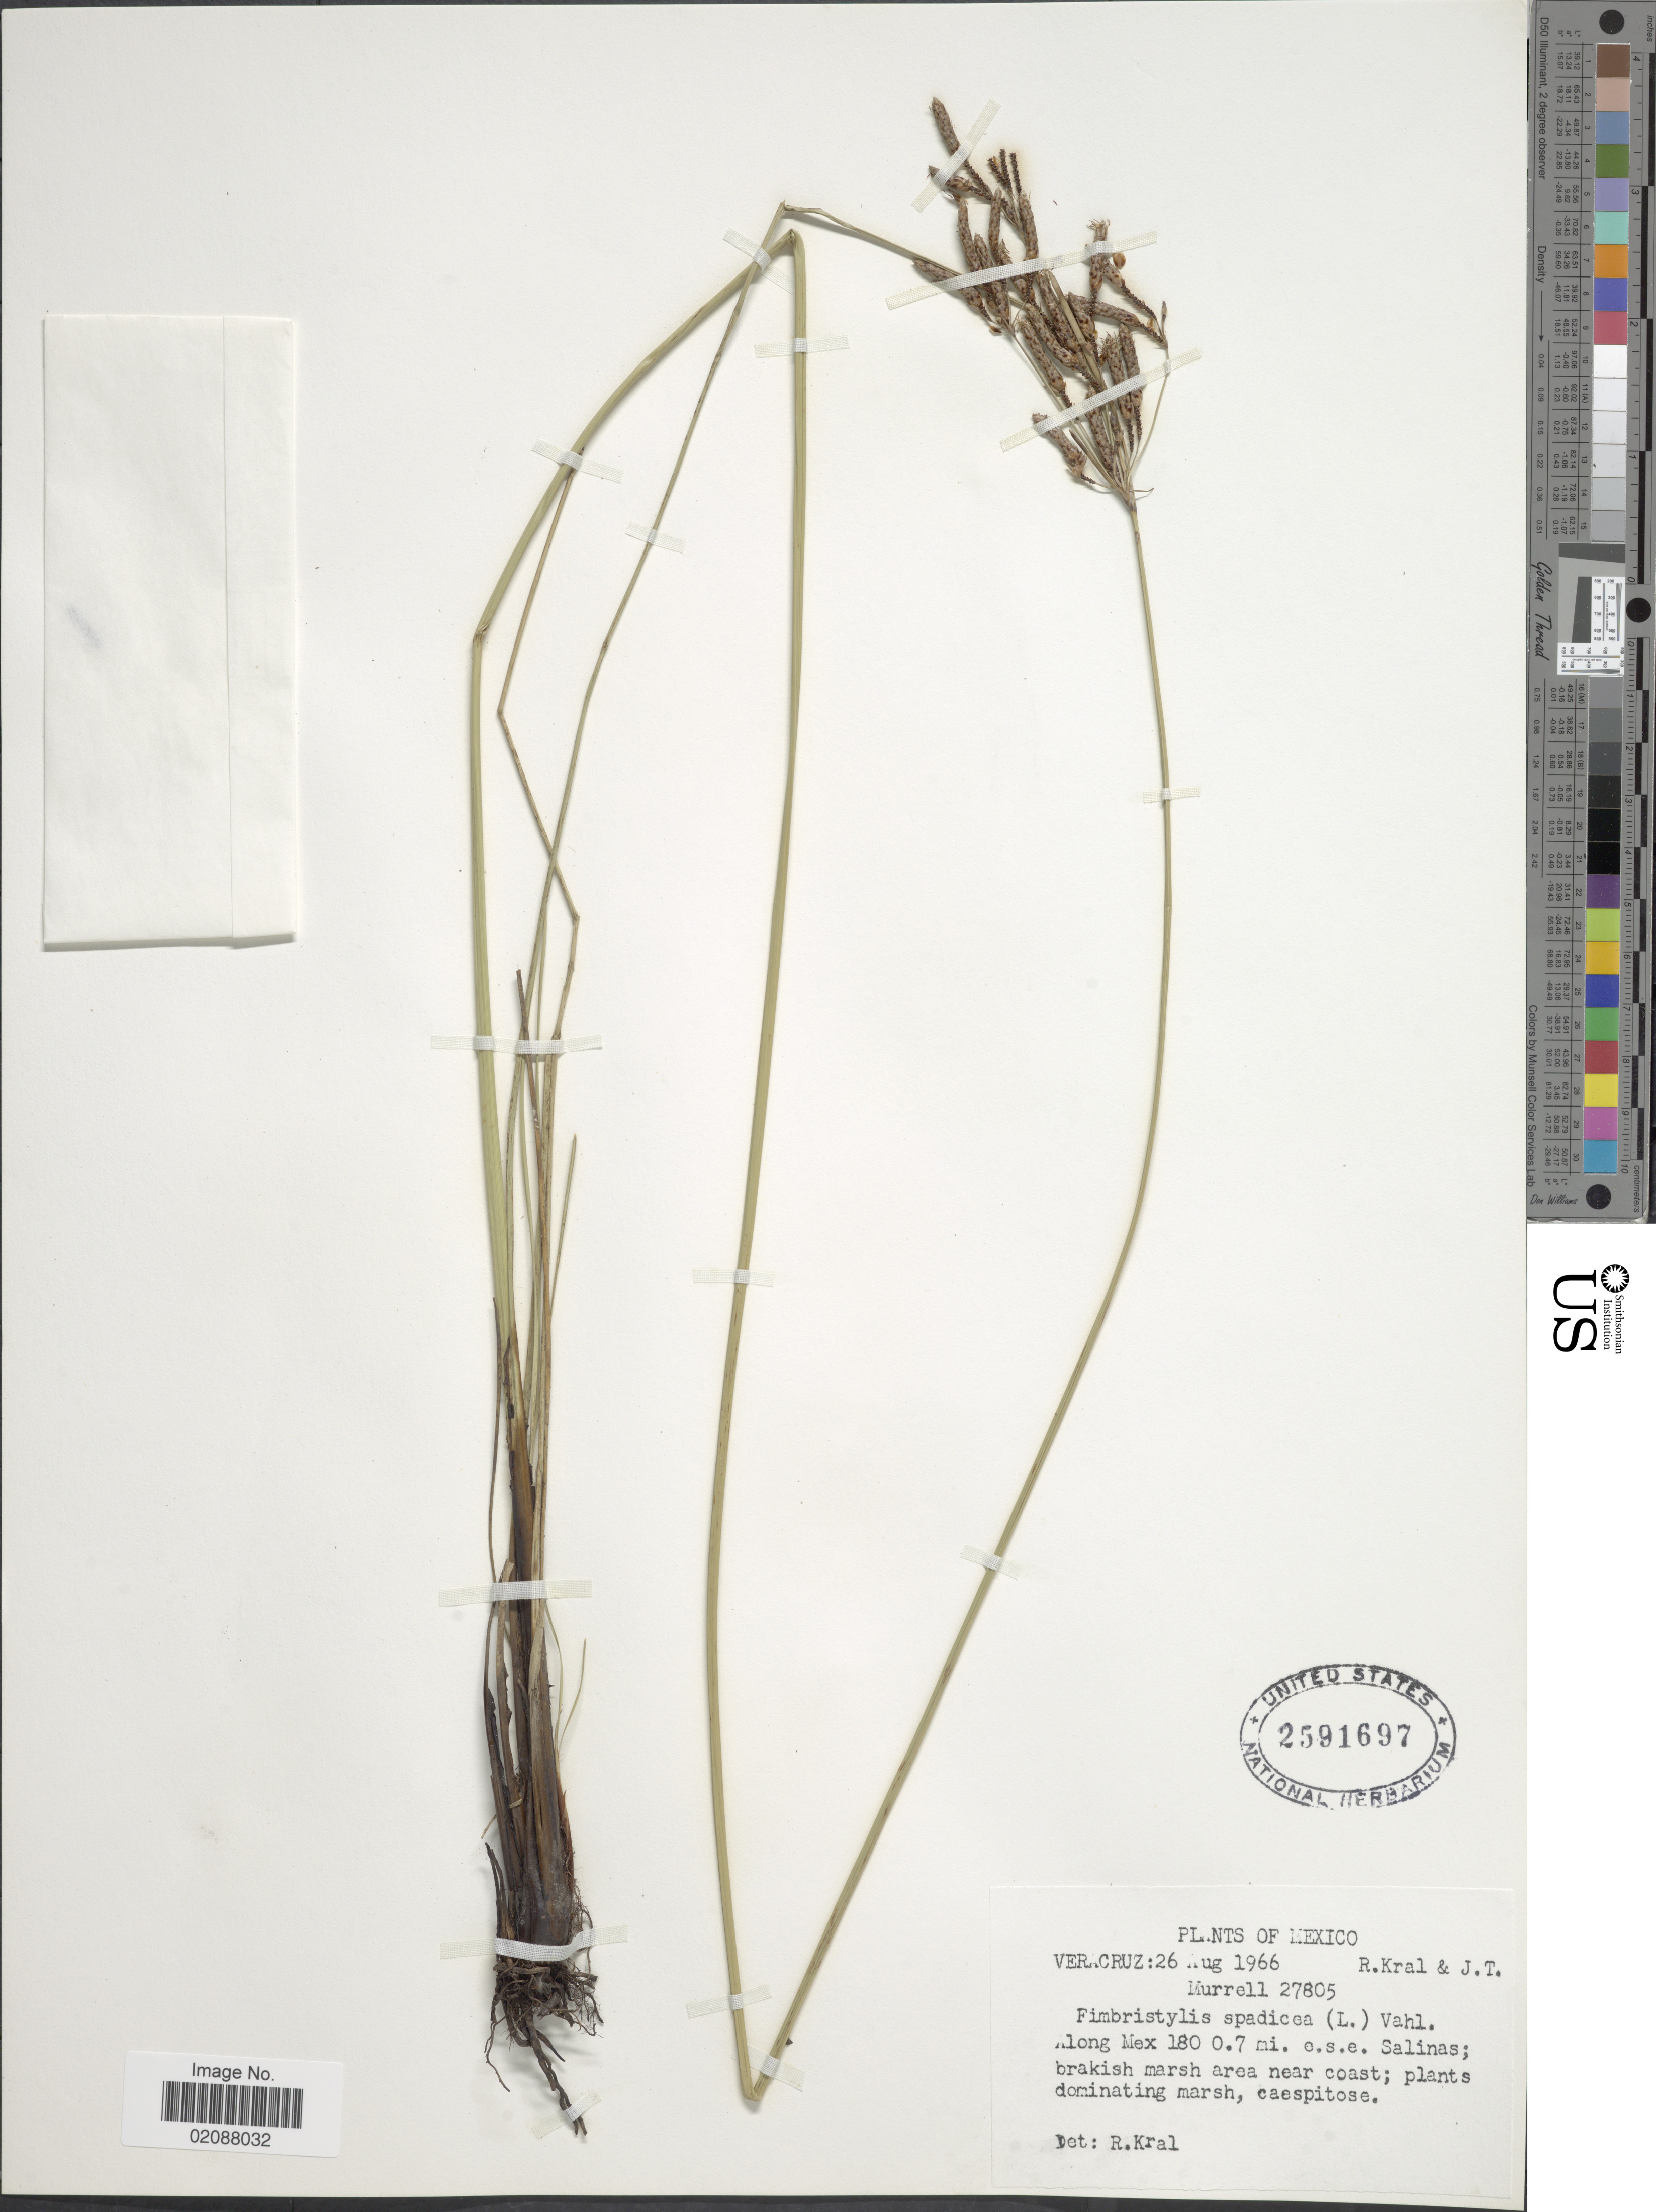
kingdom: Plantae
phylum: Tracheophyta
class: Liliopsida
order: Poales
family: Cyperaceae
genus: Fimbristylis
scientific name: Fimbristylis spadicea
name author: (L.) Vahl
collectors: R. Kral & J. Murrell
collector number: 27805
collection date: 1966-08-26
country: Mexico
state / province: Veracruz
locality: Veracruz: along Mex. 180, 0.7 mi. e.s.e. Salinas; brakish marsh area near coast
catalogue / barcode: US 2591697